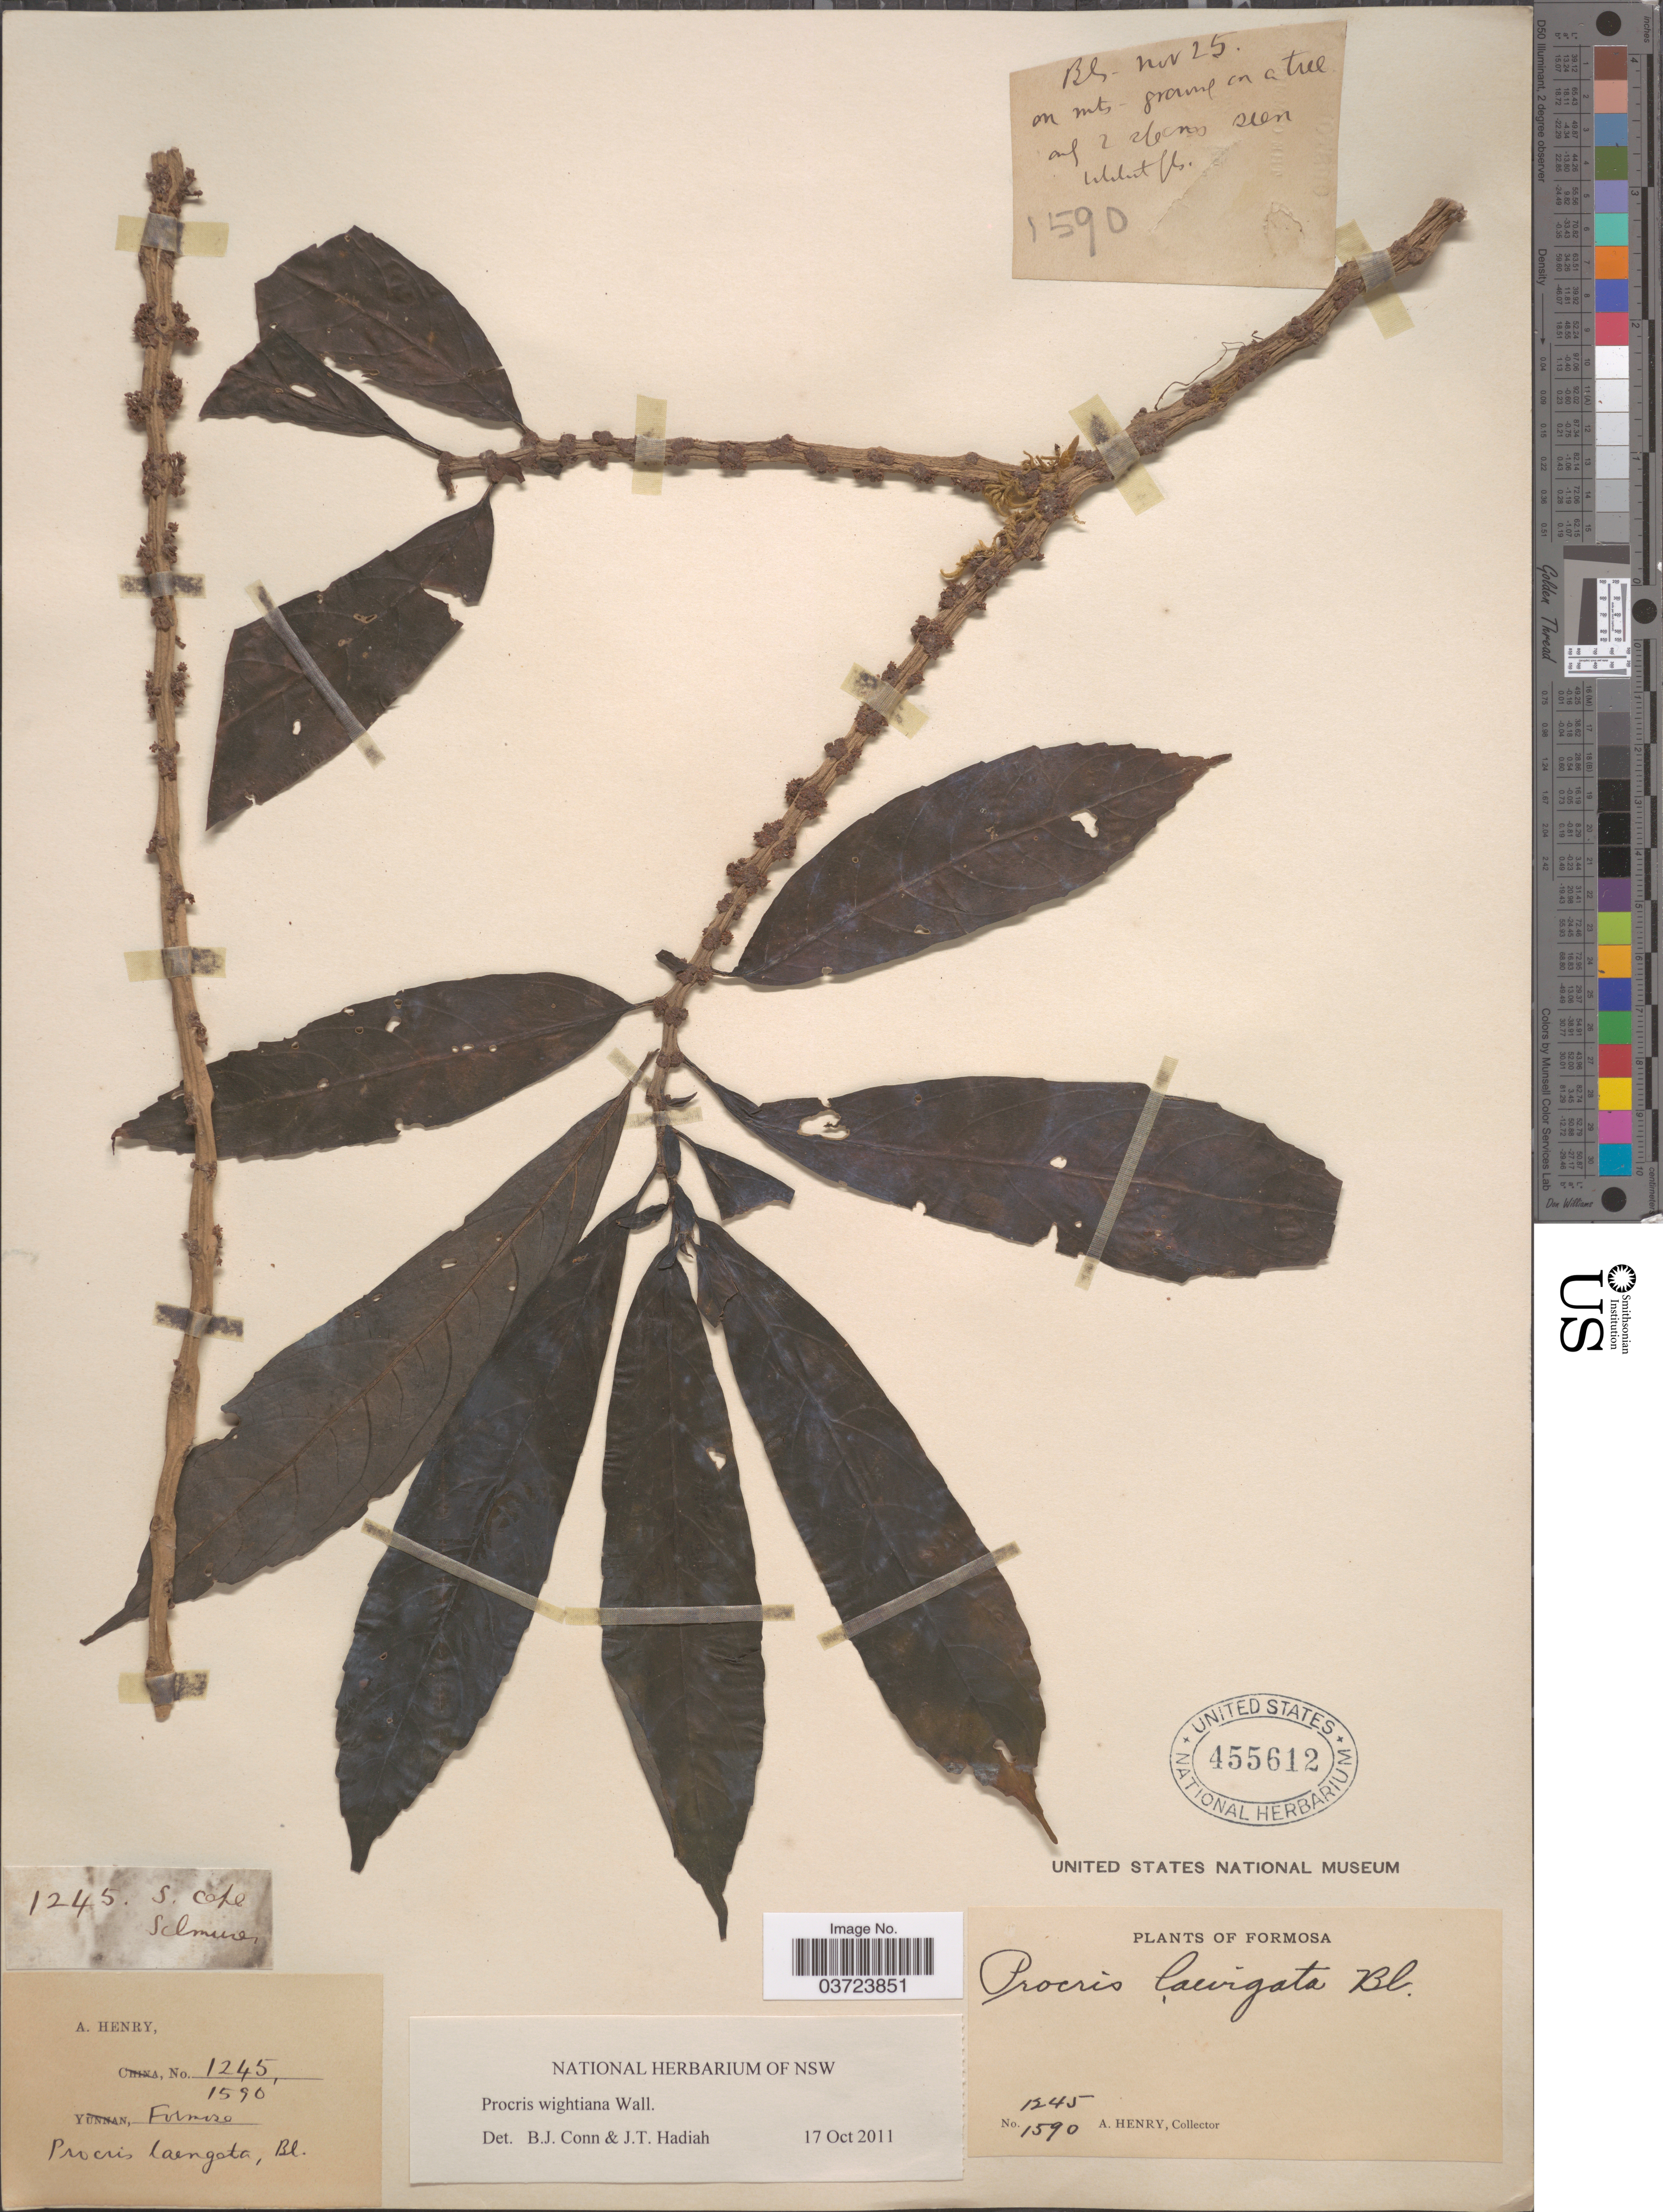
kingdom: Plantae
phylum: Tracheophyta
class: Magnoliopsida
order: Rosales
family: Urticaceae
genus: Procris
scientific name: Procris wightiana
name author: Wall. ex Wedd.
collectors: A. Henry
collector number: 1245/1590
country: Taiwan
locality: Formosa.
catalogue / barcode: US 455612